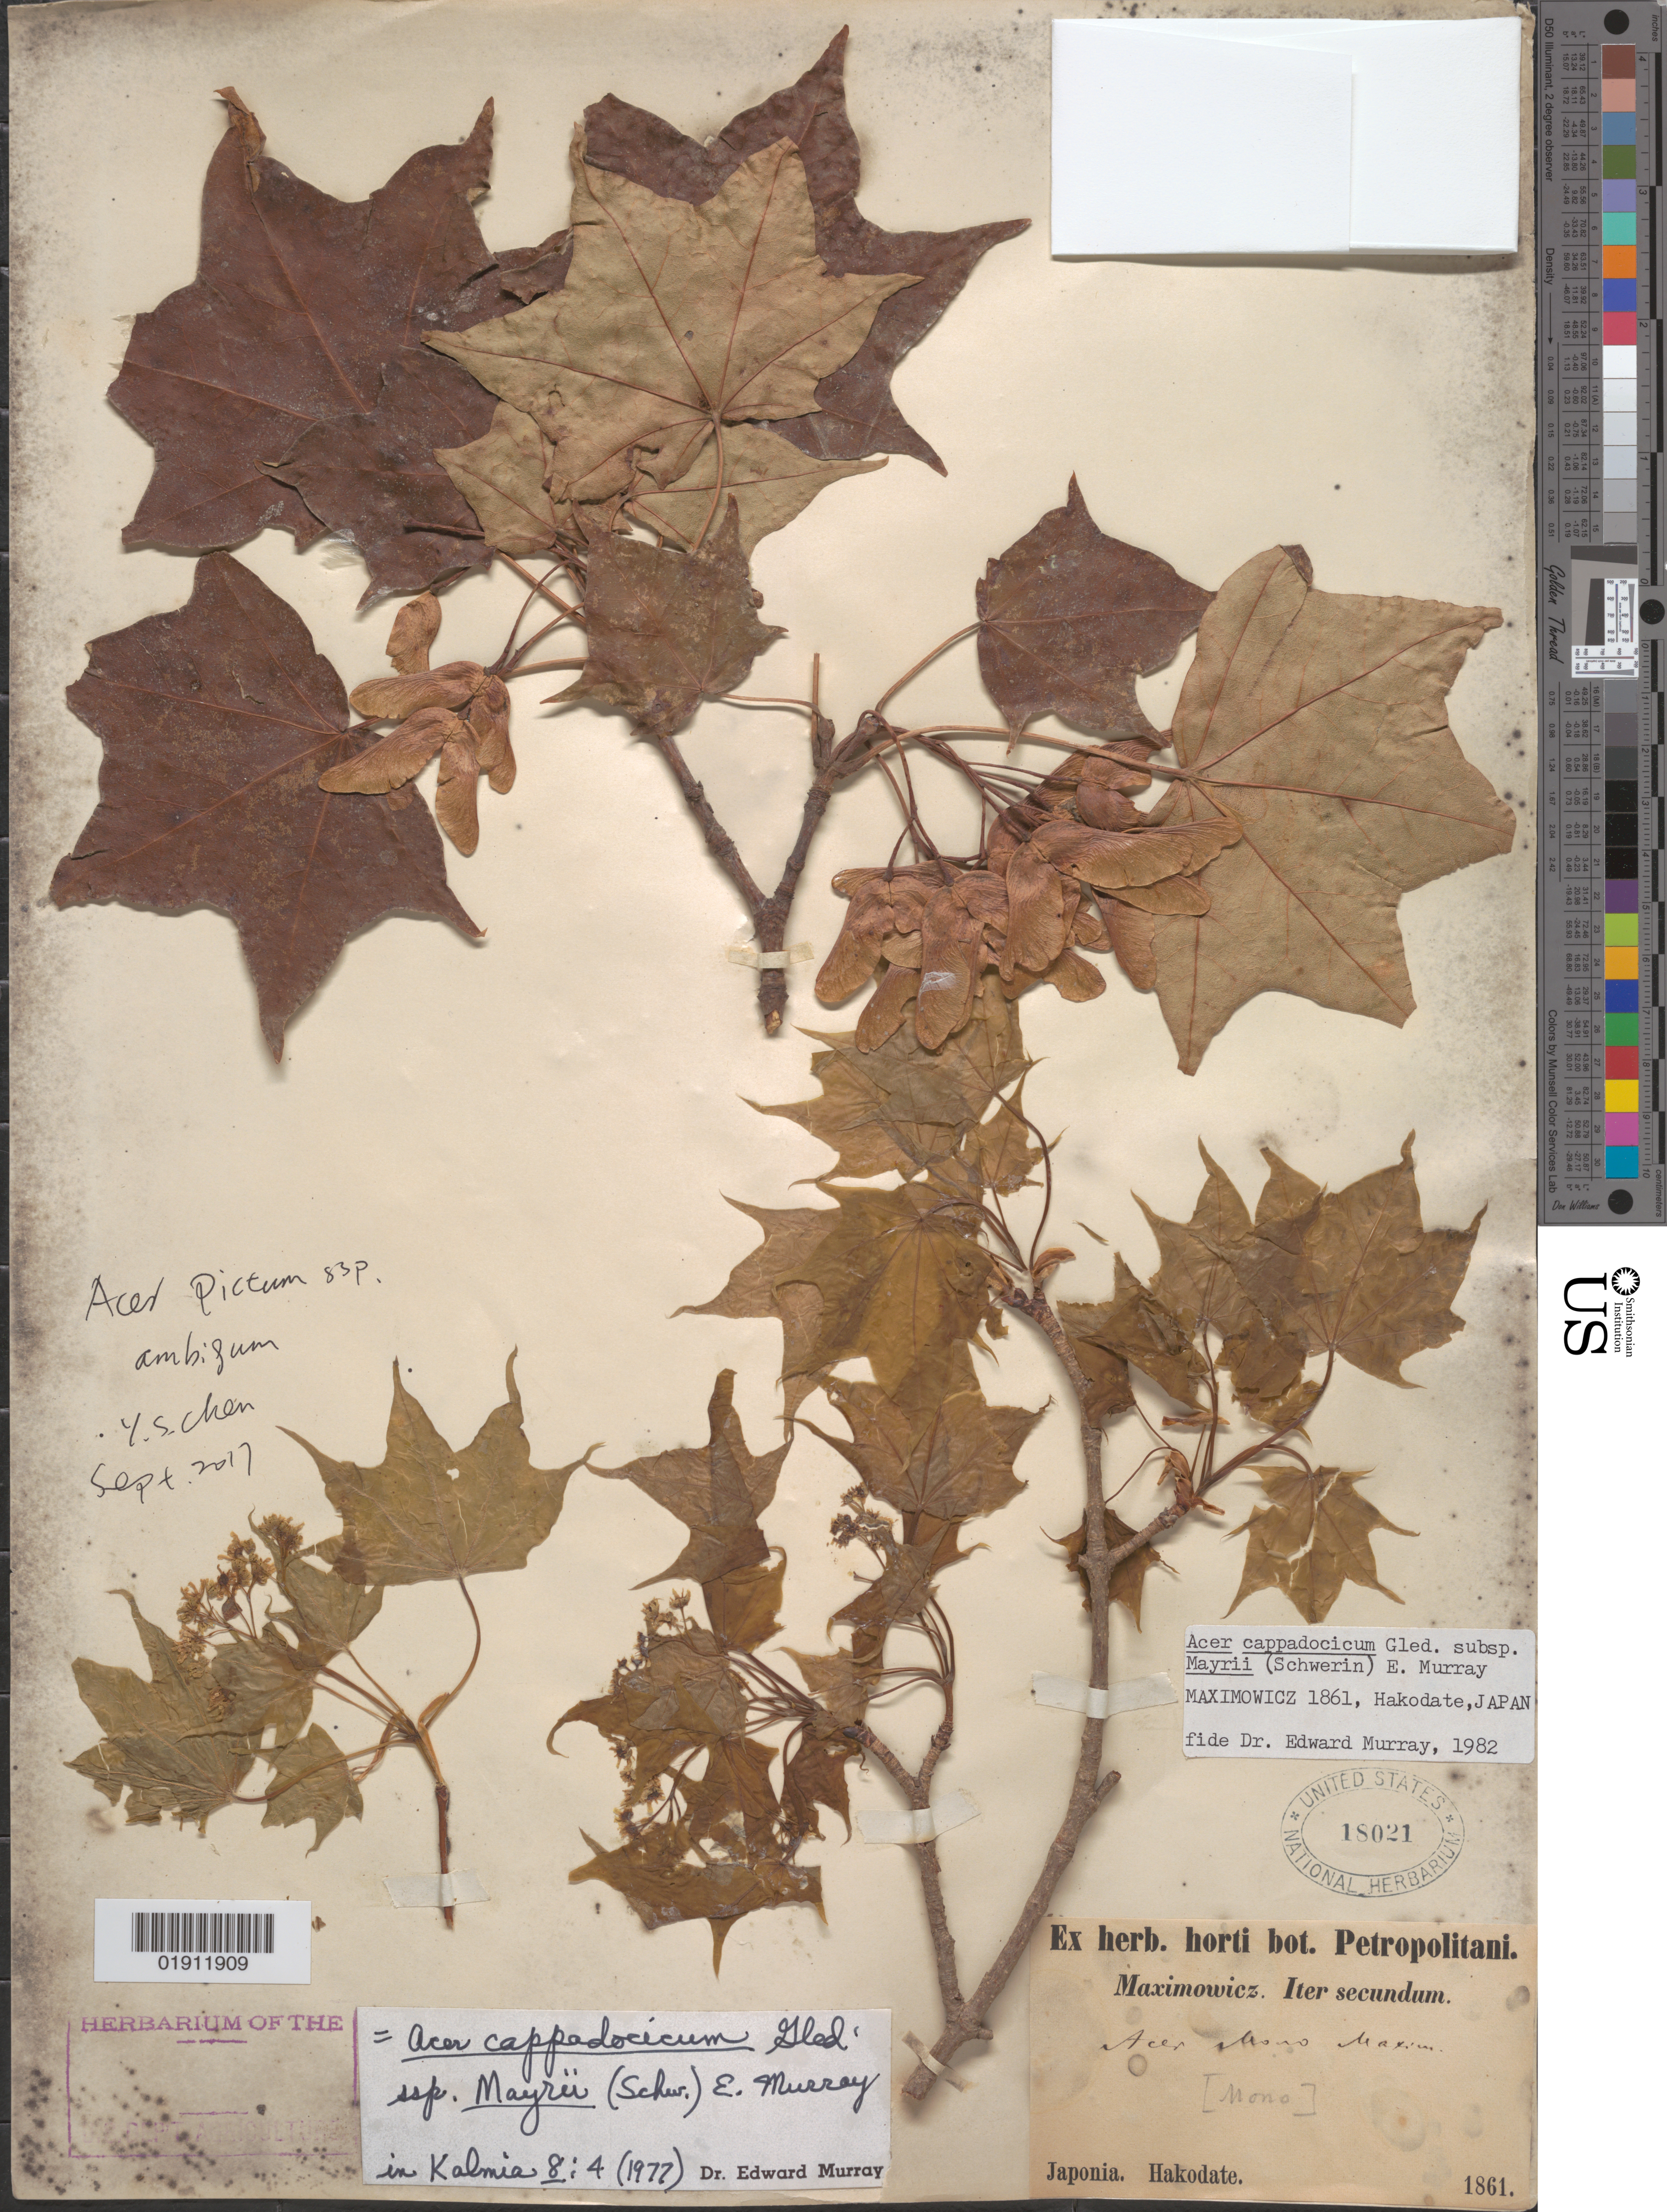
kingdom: Plantae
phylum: Tracheophyta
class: Magnoliopsida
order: Sapindales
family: Sapindaceae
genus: Acer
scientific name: Acer cappadocicum subsp. mayrii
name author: (Schwer.) A.E. Murray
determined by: Murray, Edward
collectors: C. J. Maximowicz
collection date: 1861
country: Japan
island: Hokkaido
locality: Hakodate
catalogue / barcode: US 18021